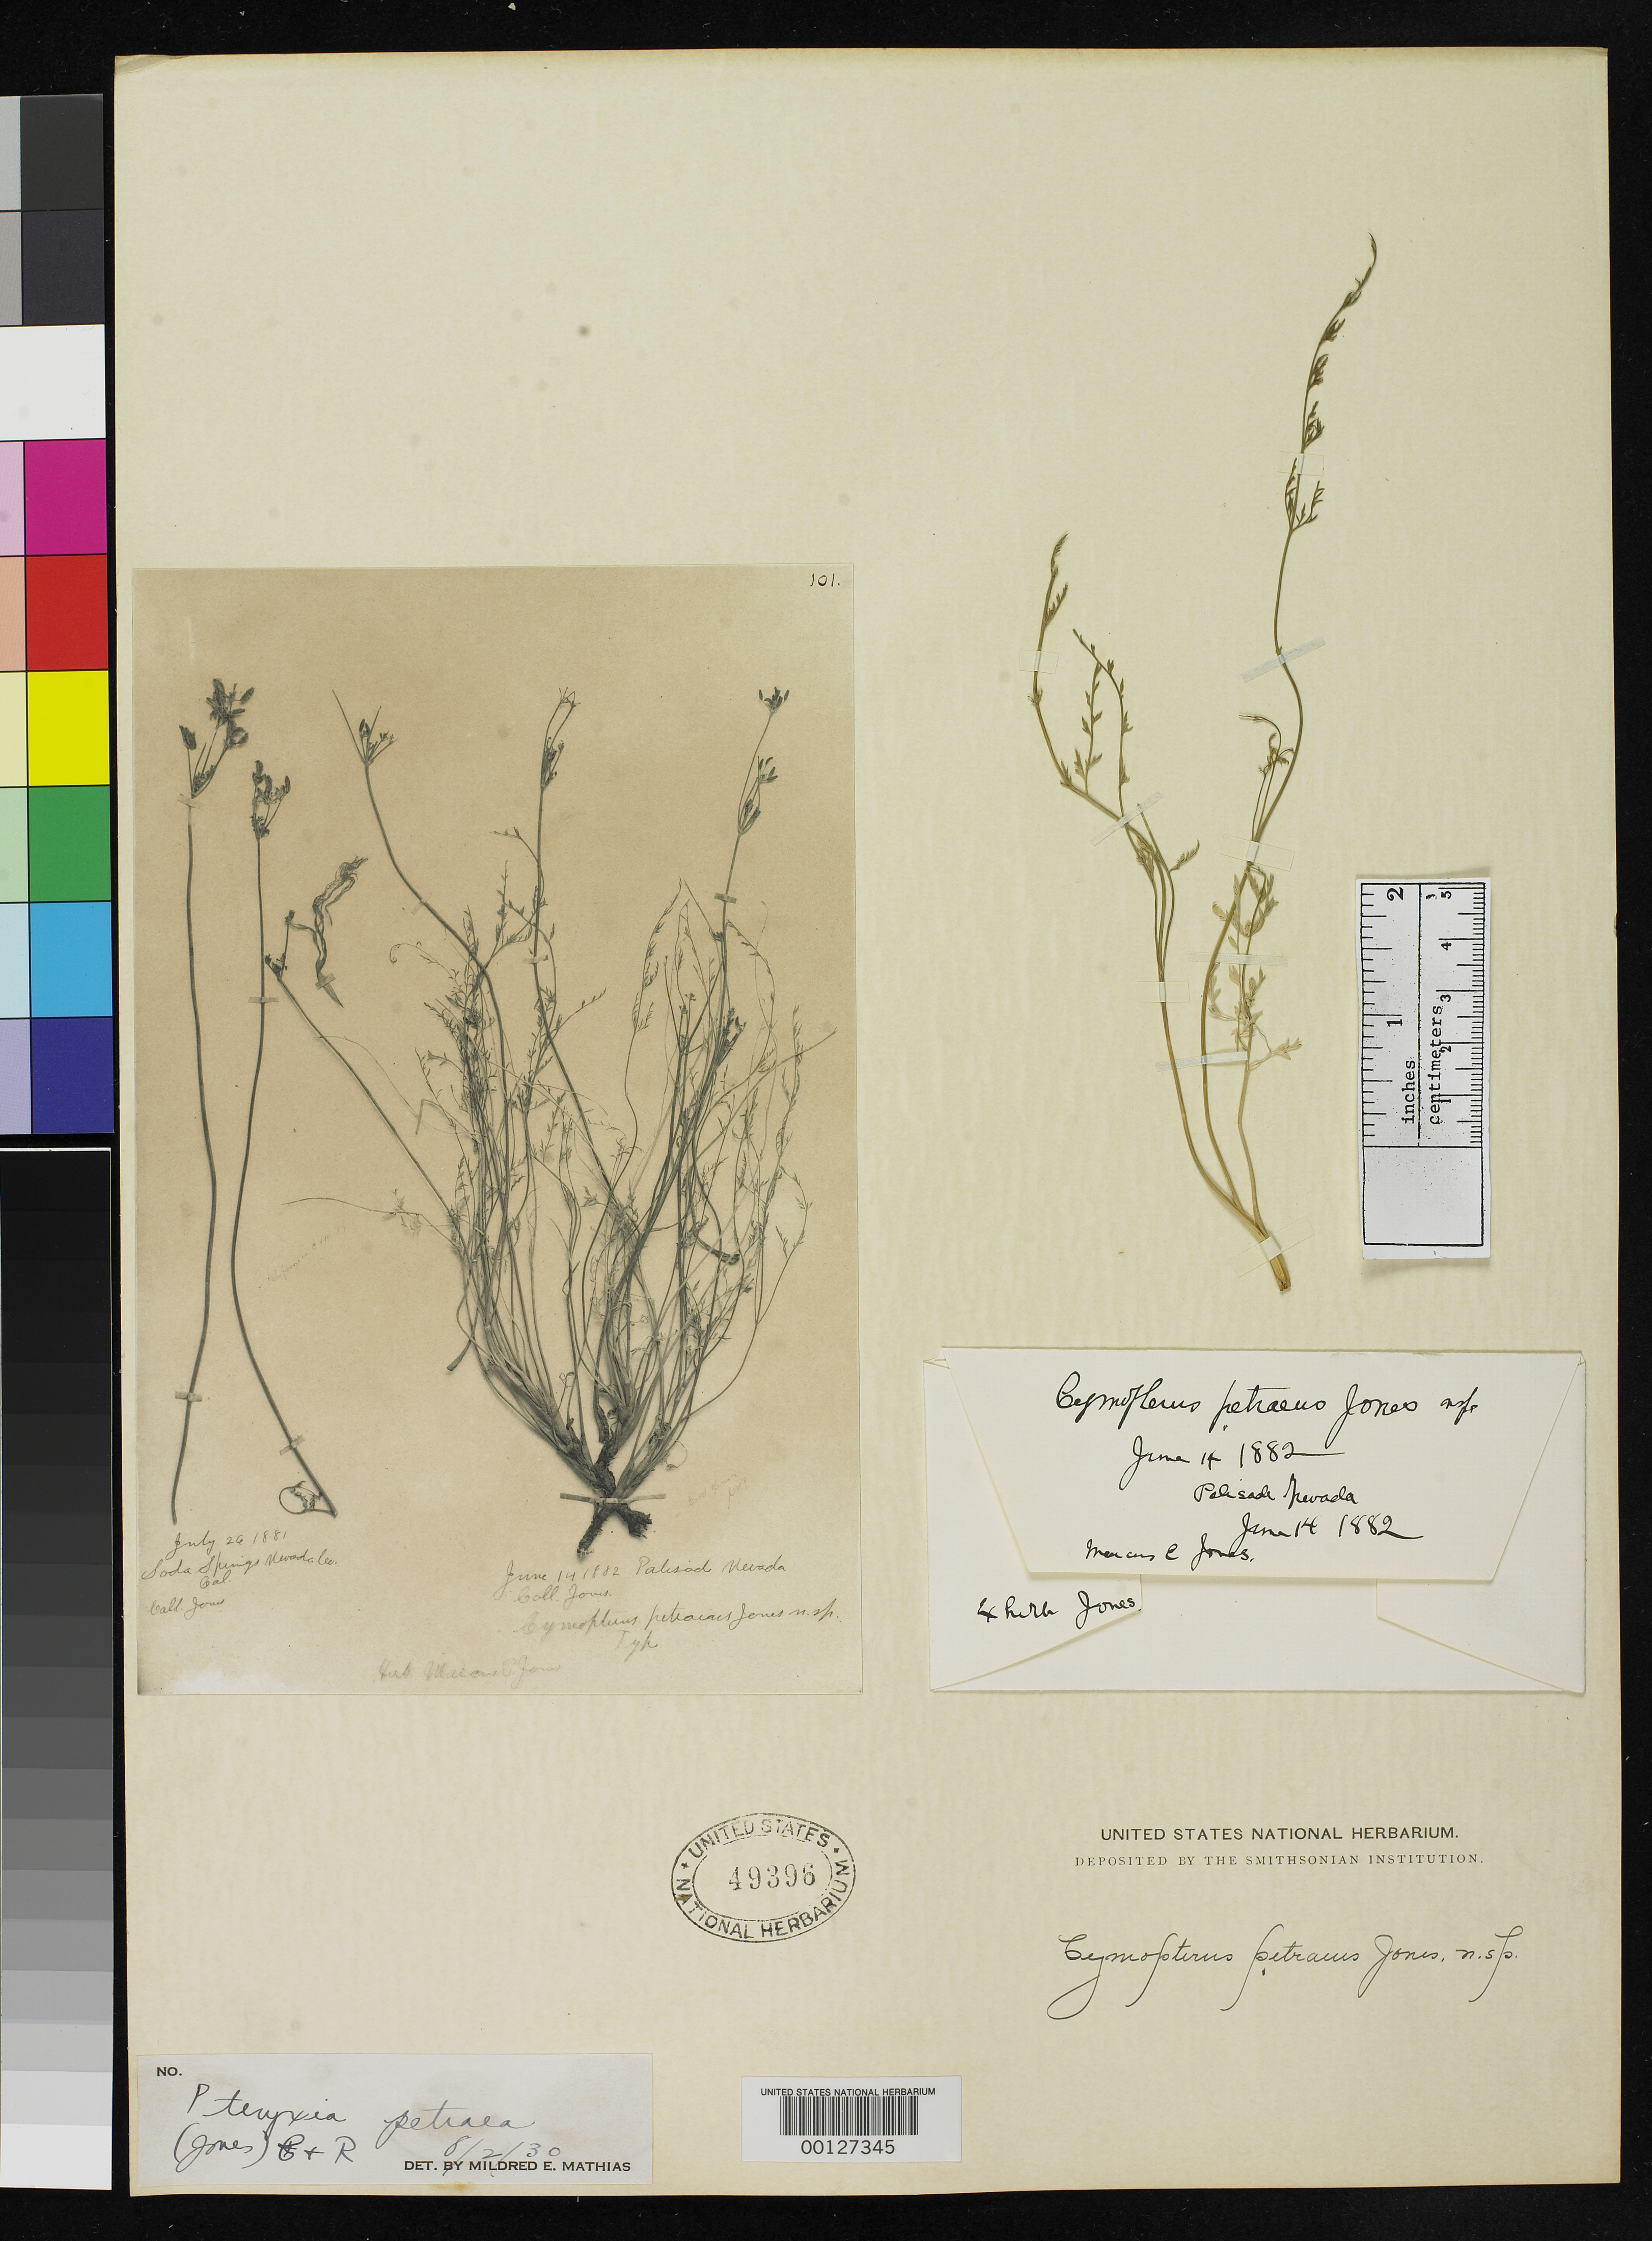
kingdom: Plantae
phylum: Tracheophyta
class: Magnoliopsida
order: Apiales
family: Apiaceae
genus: Cymopterus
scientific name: Cymopterus petraeus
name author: M.E. Jones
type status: Isotype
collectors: M. E. Jones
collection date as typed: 14 Jun 1882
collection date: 1882-06-14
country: United States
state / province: Nevada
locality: Palisade.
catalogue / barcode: US 49396